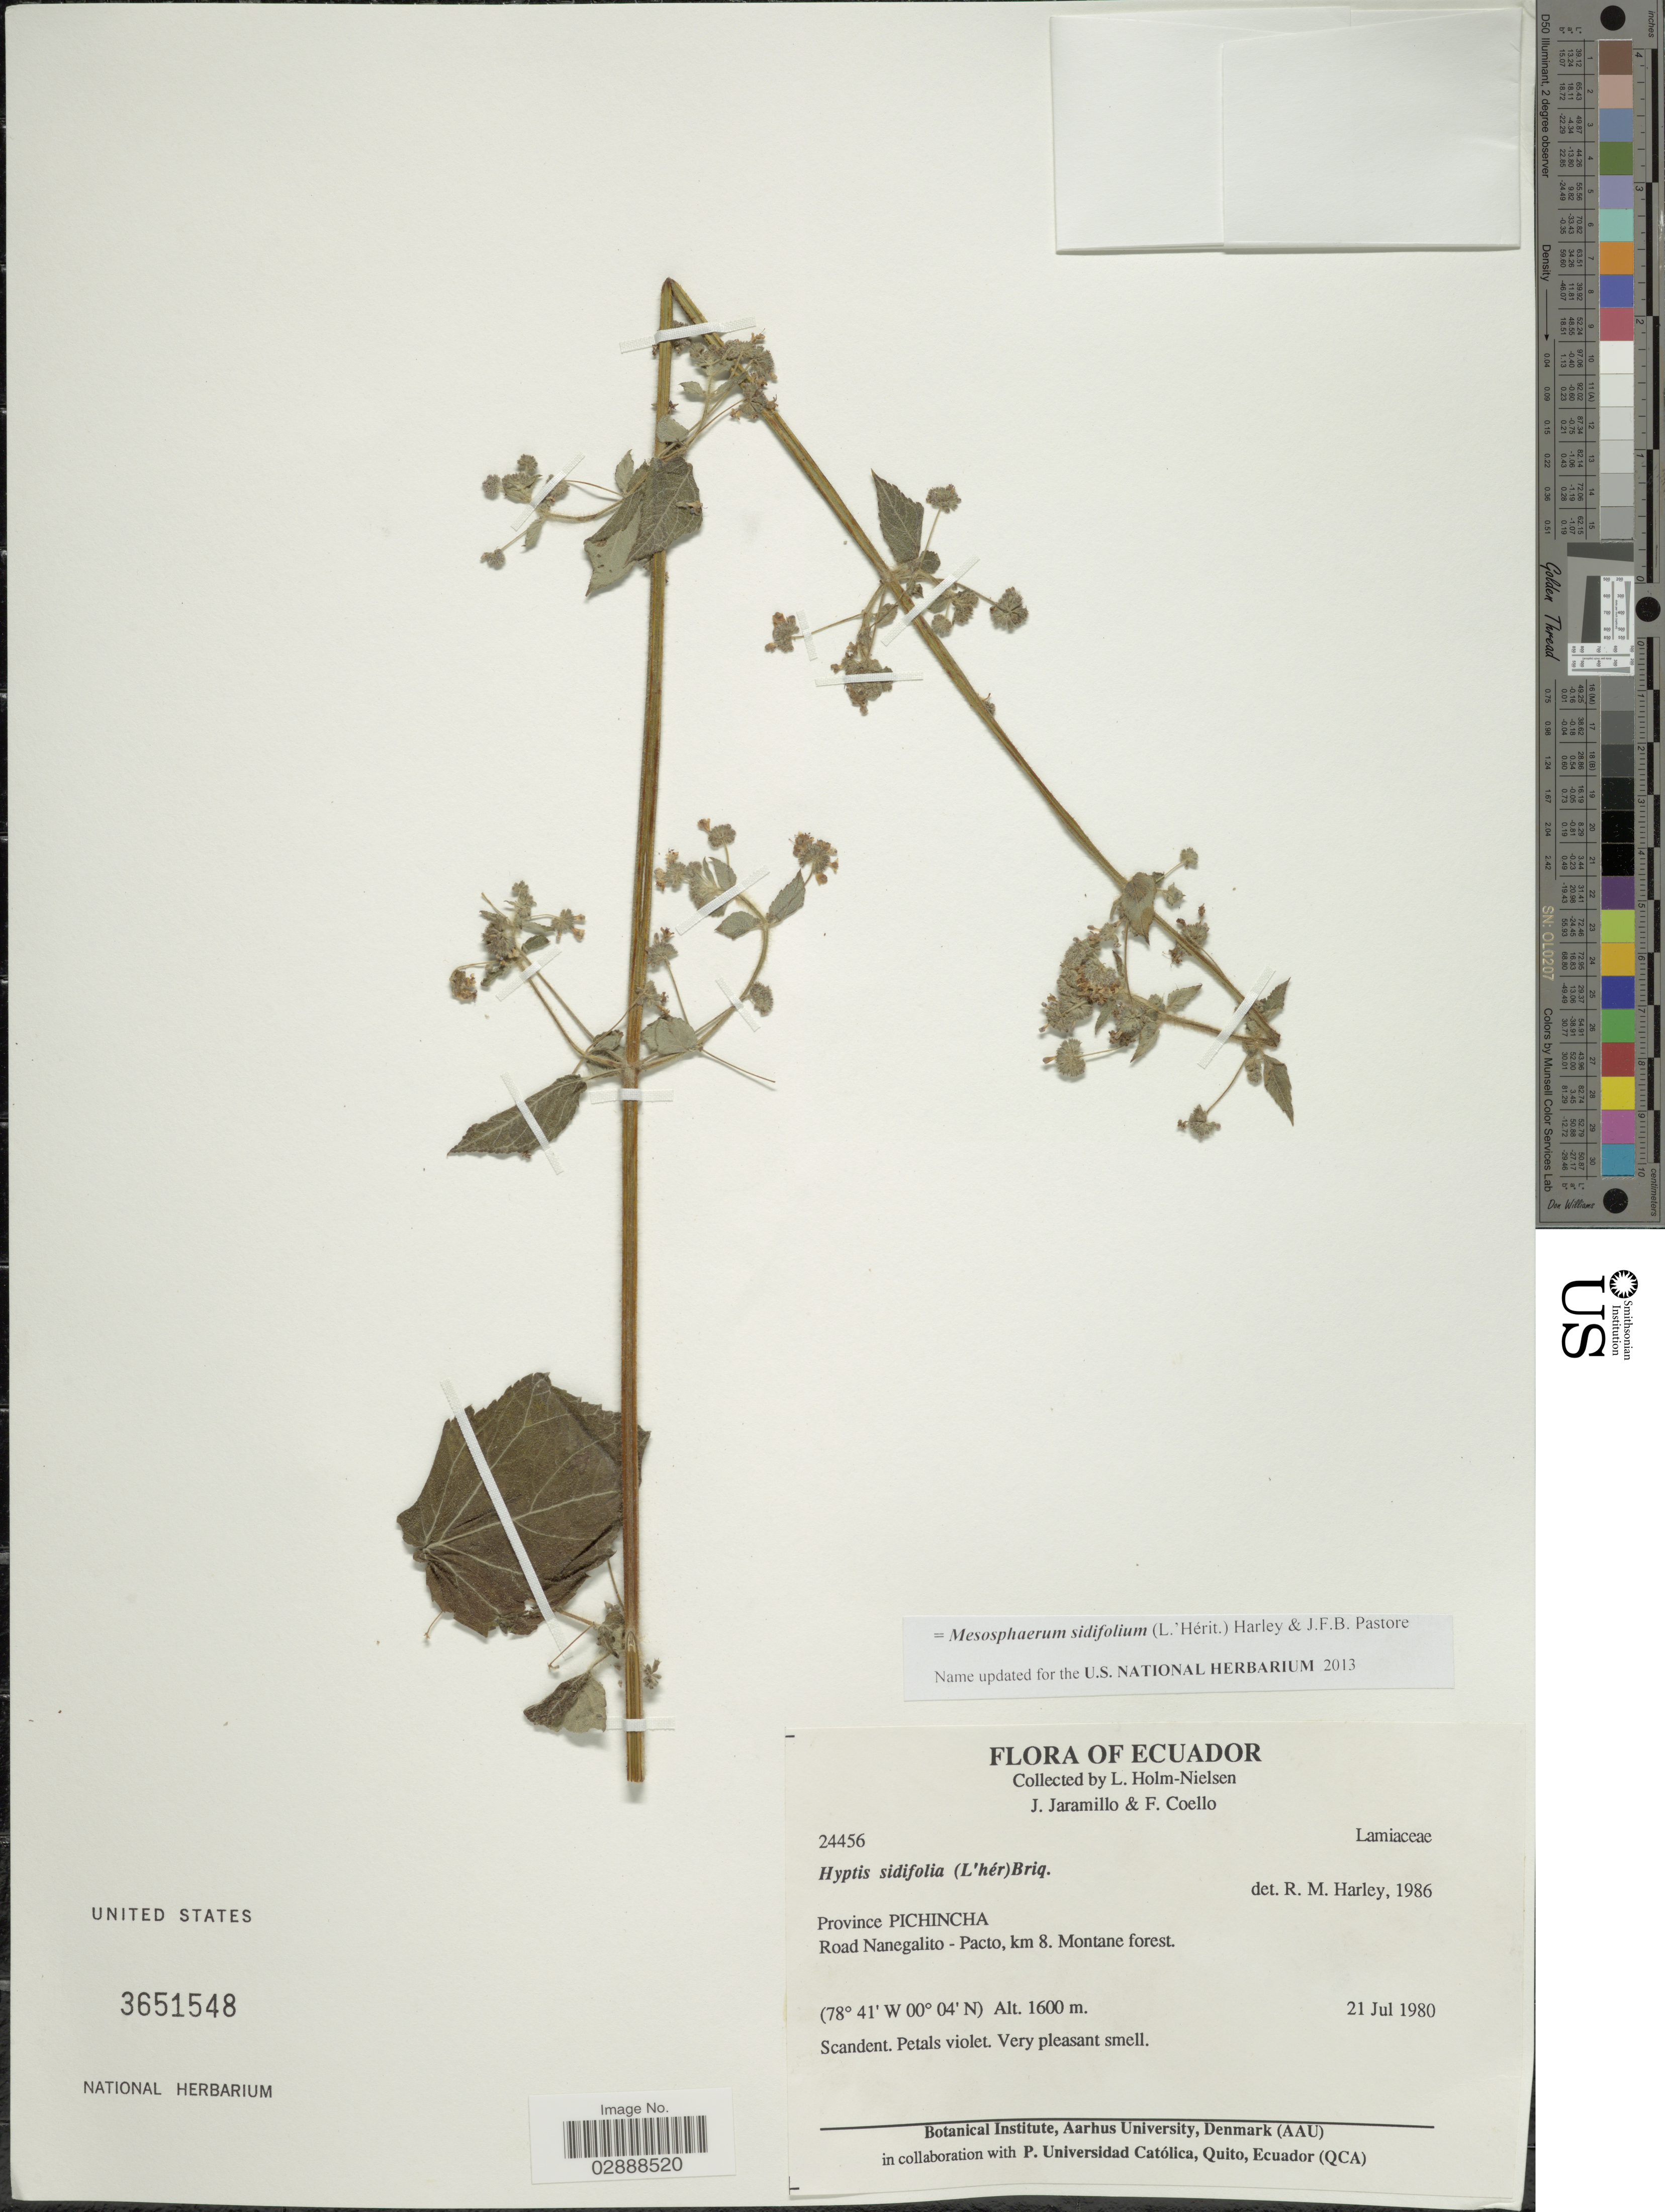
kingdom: Plantae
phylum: Tracheophyta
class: Magnoliopsida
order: Lamiales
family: Lamiaceae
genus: Mesosphaerum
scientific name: Mesosphaerum sidifolium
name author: (L'Hér.) Harley & J.F.B. Pastore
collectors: L. Holm-Nielsen, J. Jaramillo & F. Coelho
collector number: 24456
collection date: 1980-07-21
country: Ecuador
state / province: Pichincha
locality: Road Nanegalito - Pacto, km 8. Montane forest.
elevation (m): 1600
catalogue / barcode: US 3651548